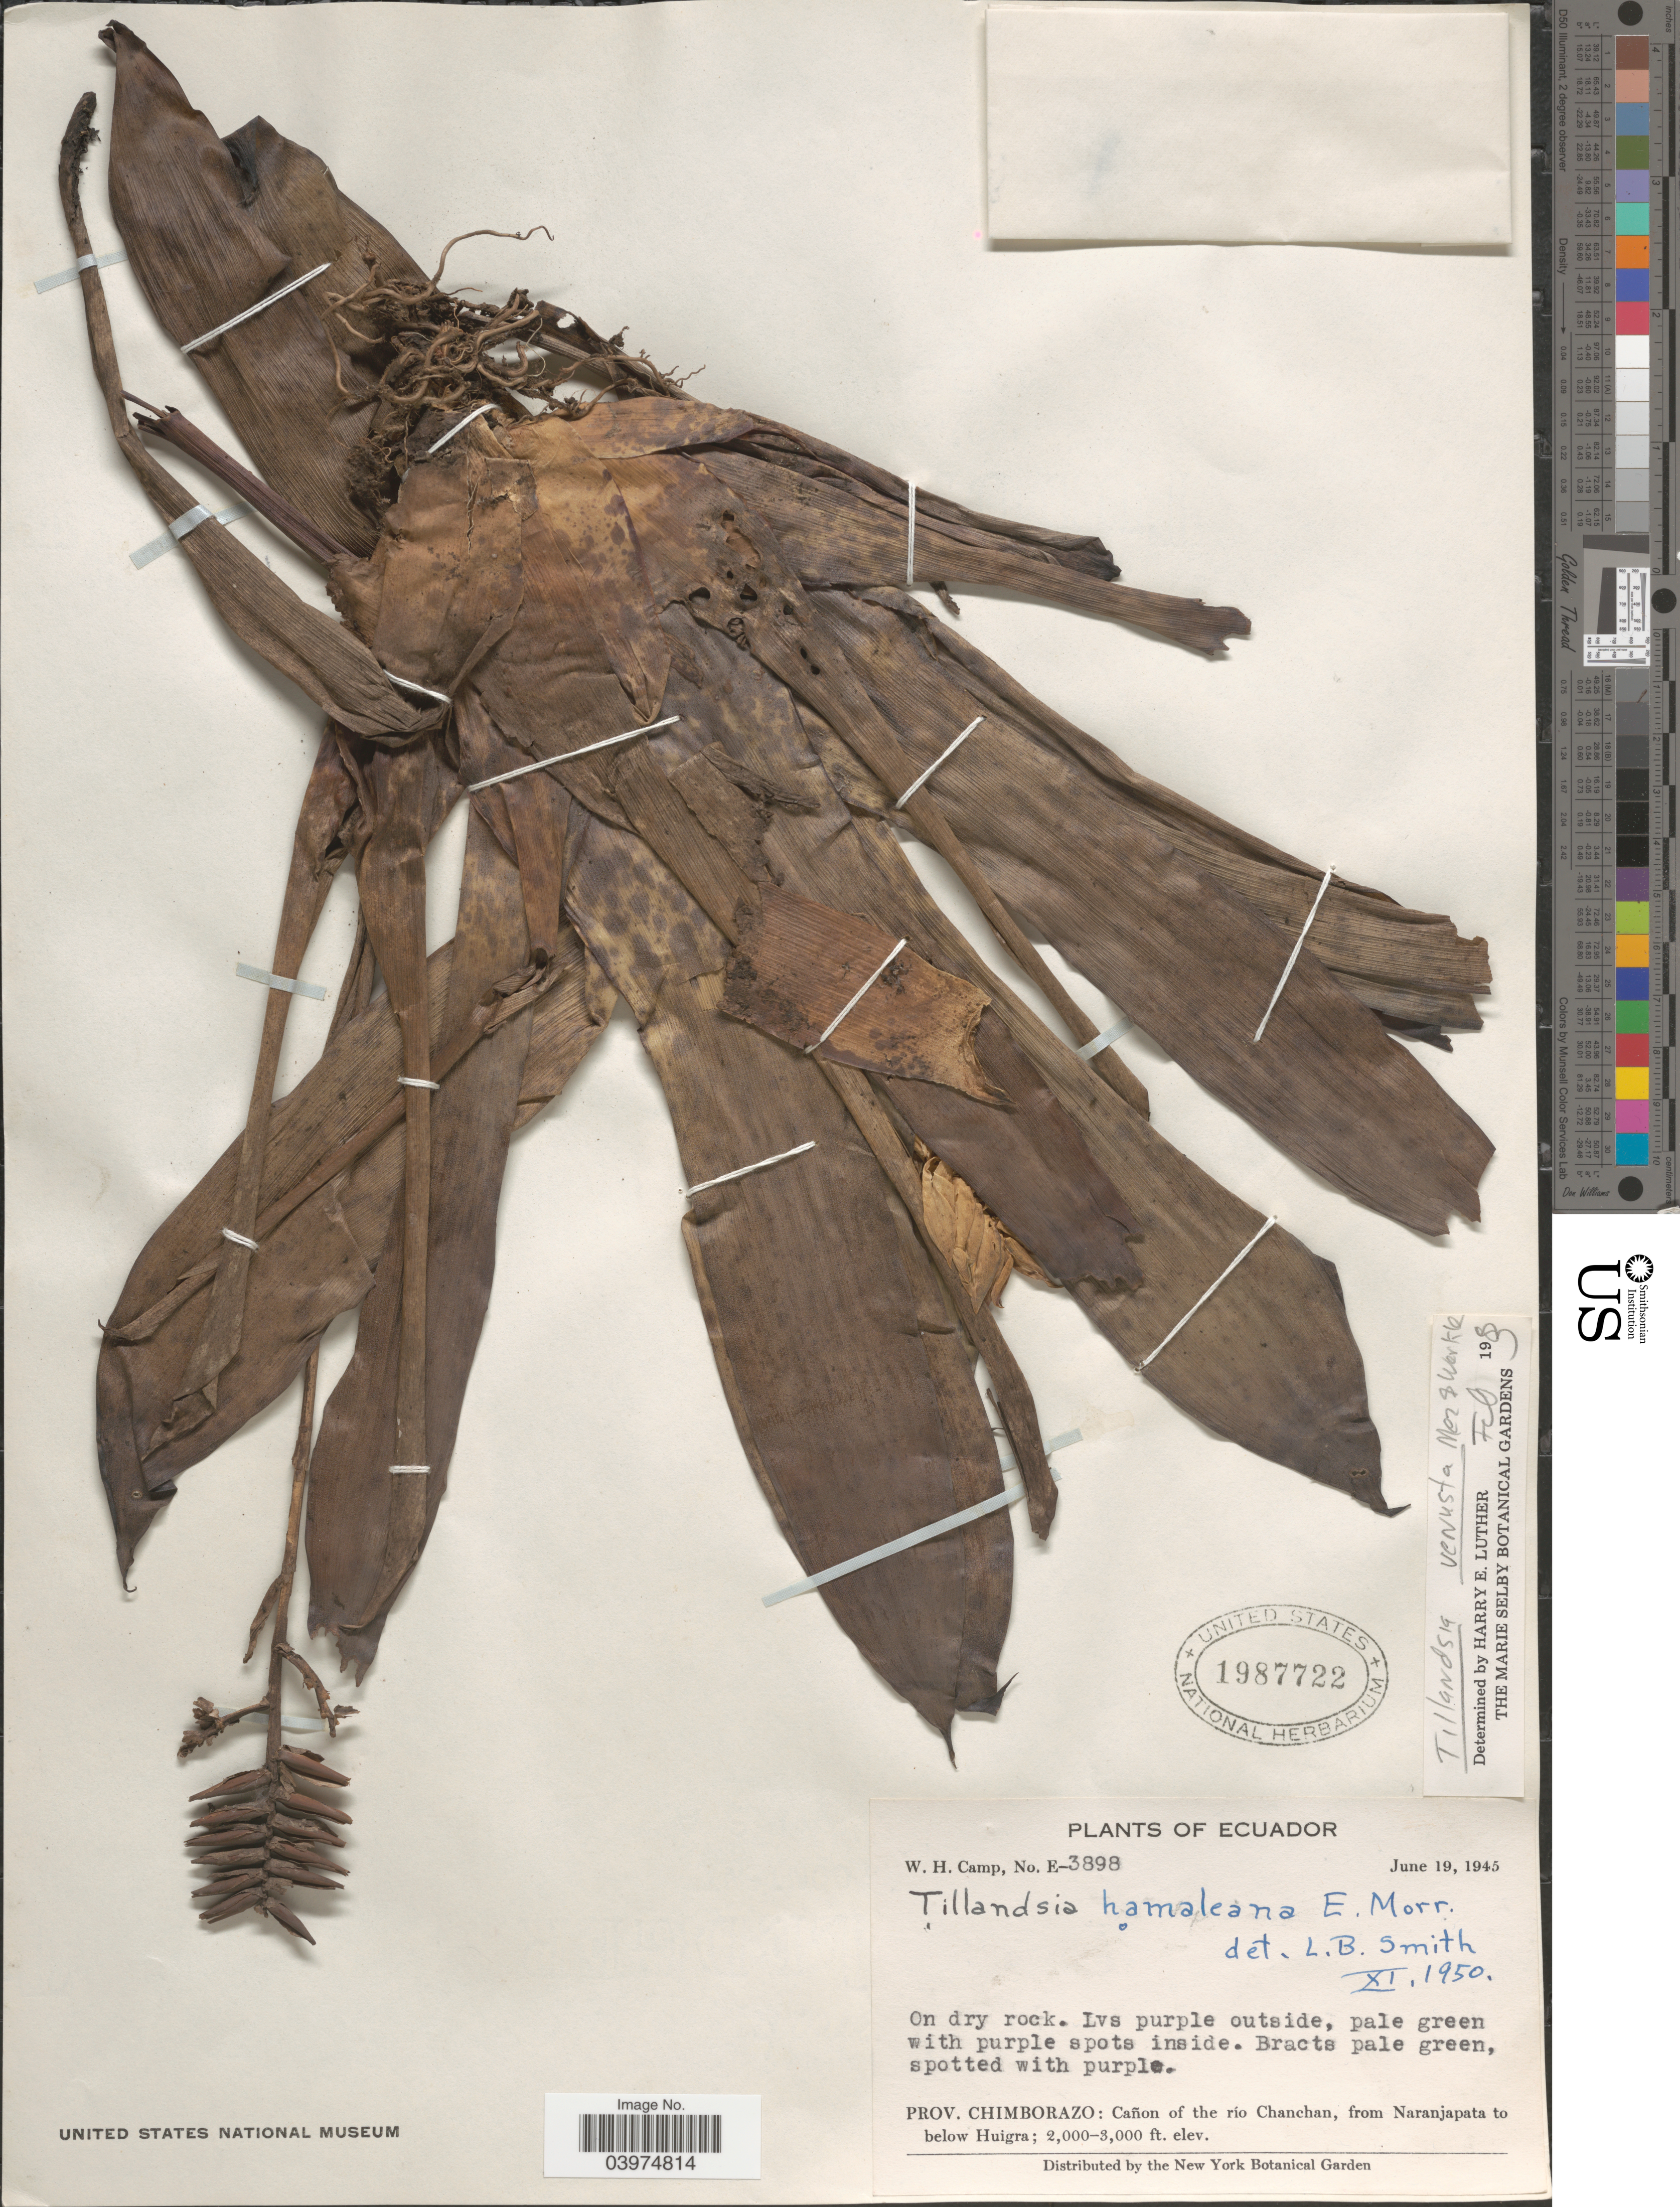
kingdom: Plantae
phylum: Tracheophyta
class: Liliopsida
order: Poales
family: Bromeliaceae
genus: Tillandsia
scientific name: Tillandsia venusta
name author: Mez & Wercklé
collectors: W. H. Camp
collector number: E-3898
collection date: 1945-06-19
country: Ecuador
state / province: Chimborazo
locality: Prov. Chimborazo: Cañon of the río Chanchan, from Naranjapata to below Huigra.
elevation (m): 610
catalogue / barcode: US 1987722